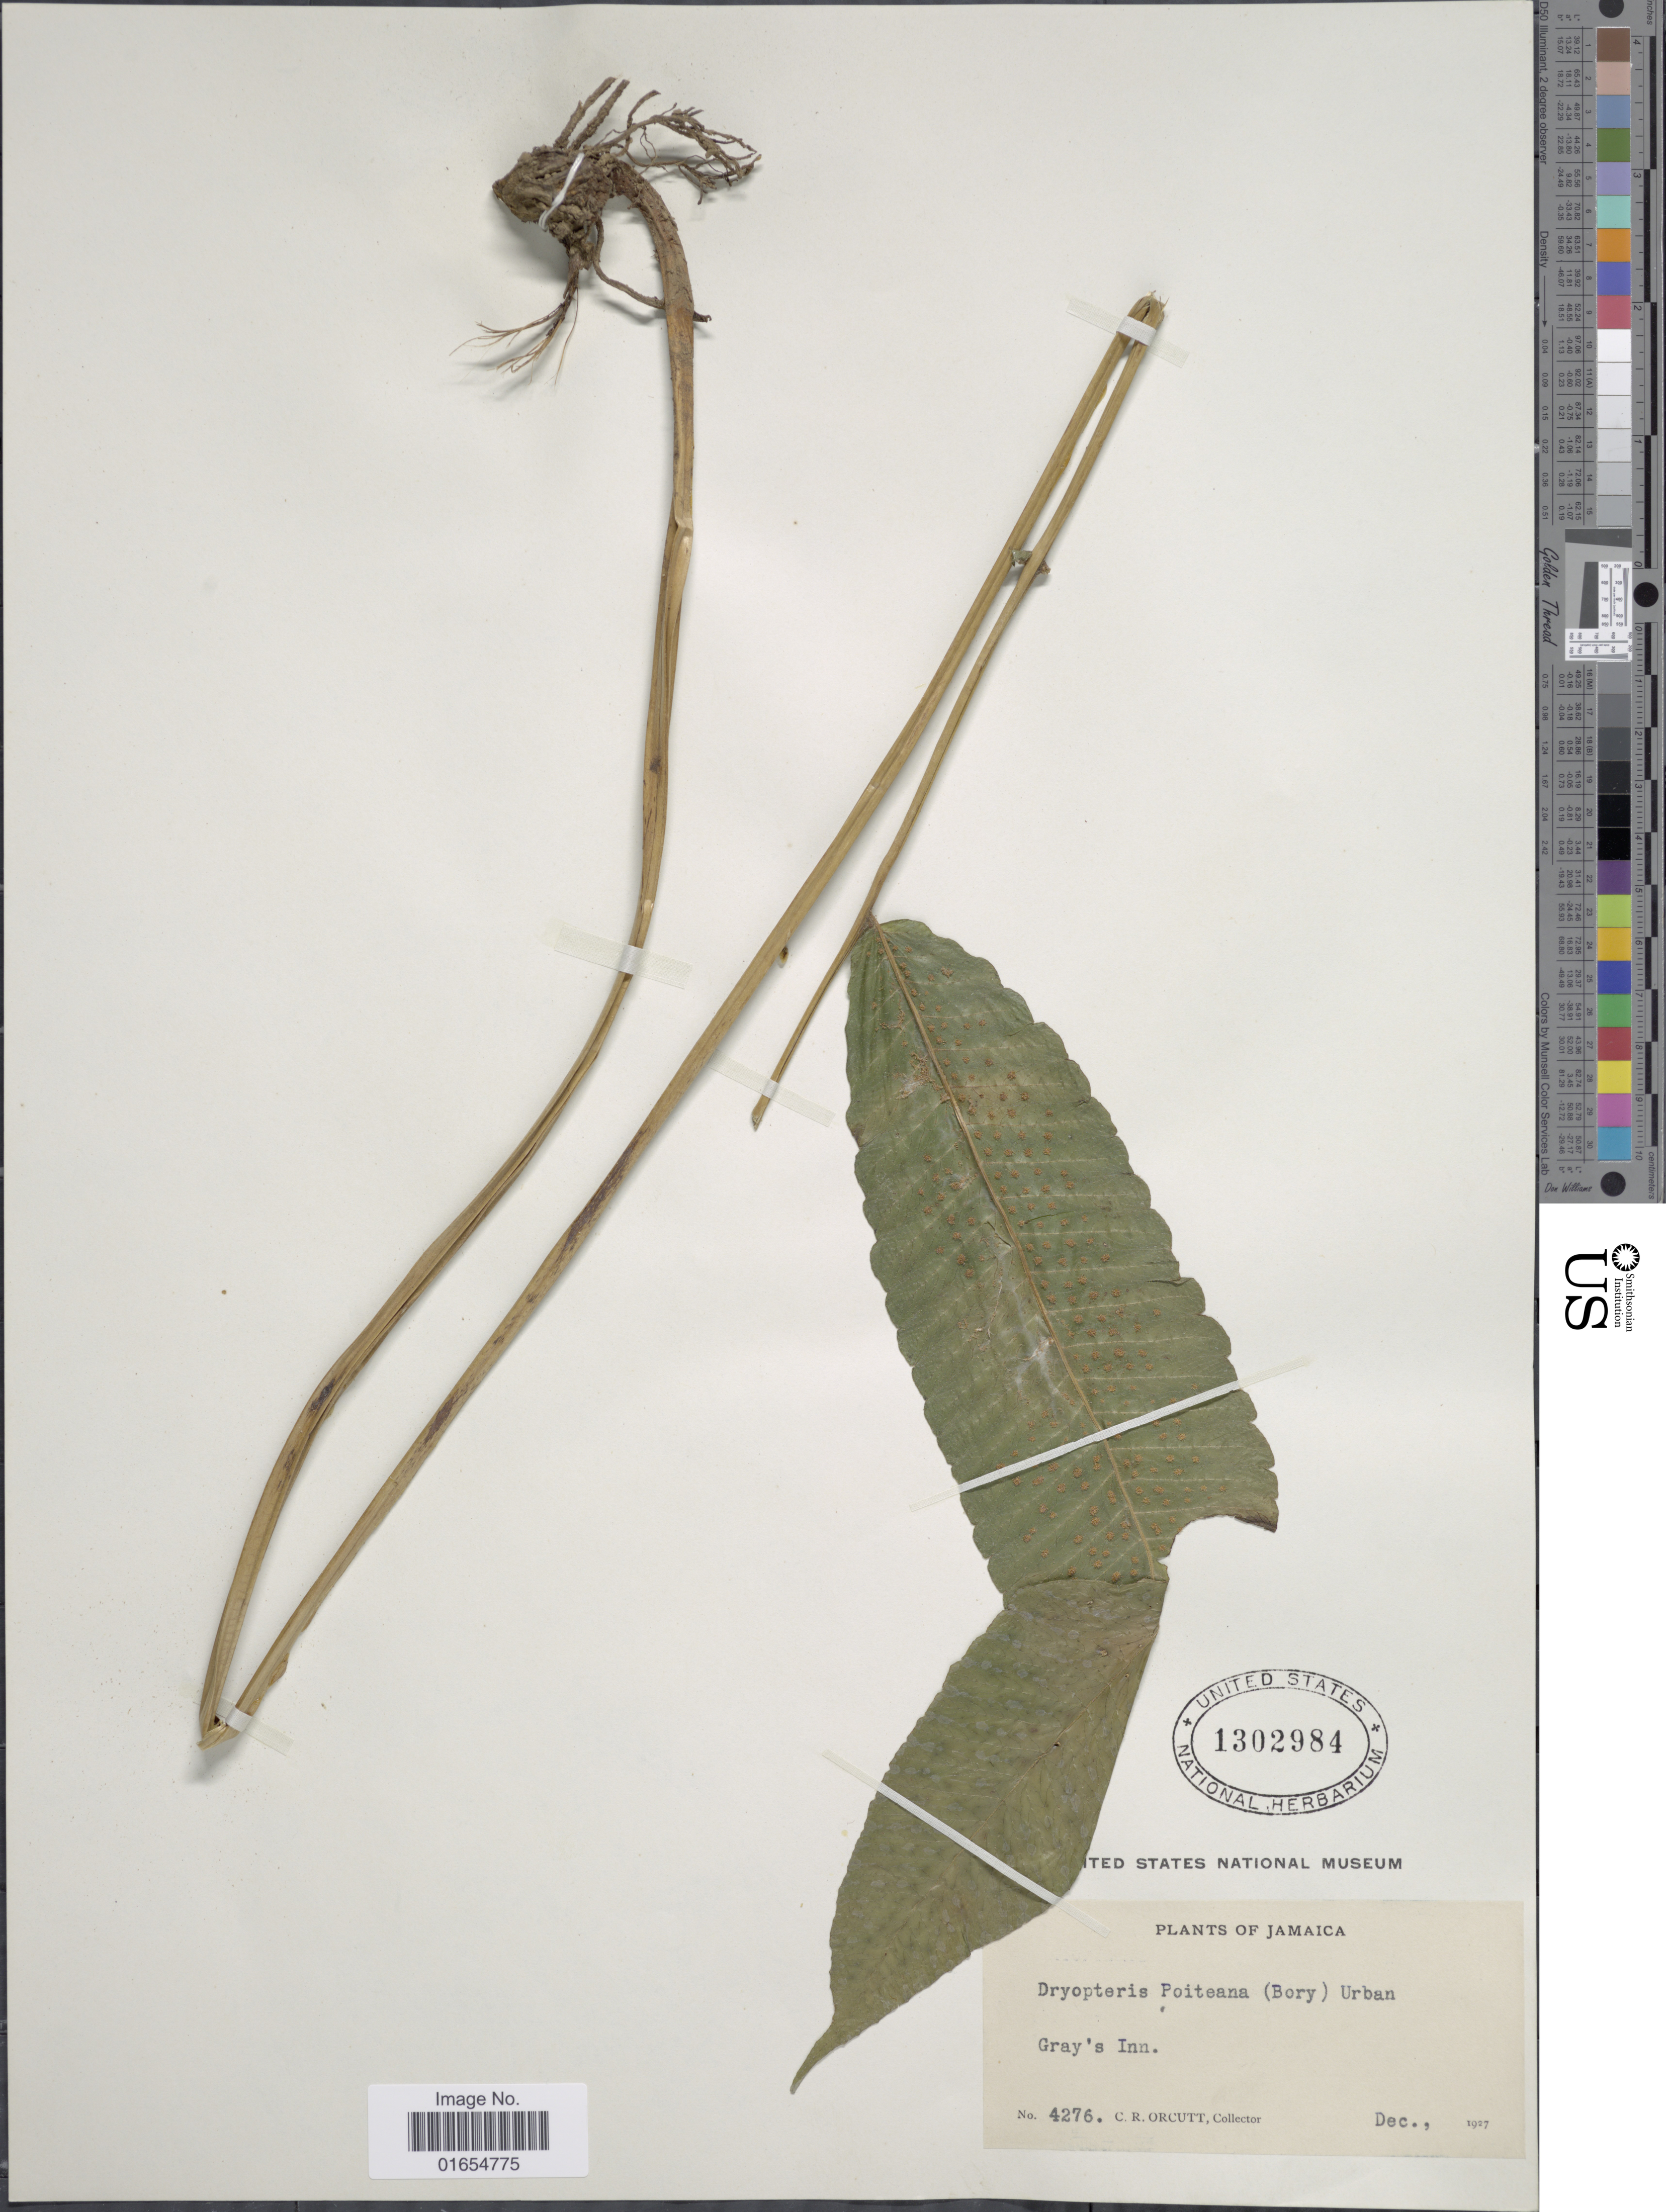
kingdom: Plantae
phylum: Tracheophyta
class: Polypodiopsida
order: Polypodiales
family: Thelypteridaceae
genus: Goniopteris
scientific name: Goniopteris poiteana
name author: (Bory) Ching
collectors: C. R. Orcutt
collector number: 4276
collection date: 1927-12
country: Jamaica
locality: Grey's Inn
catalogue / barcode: US 1302984